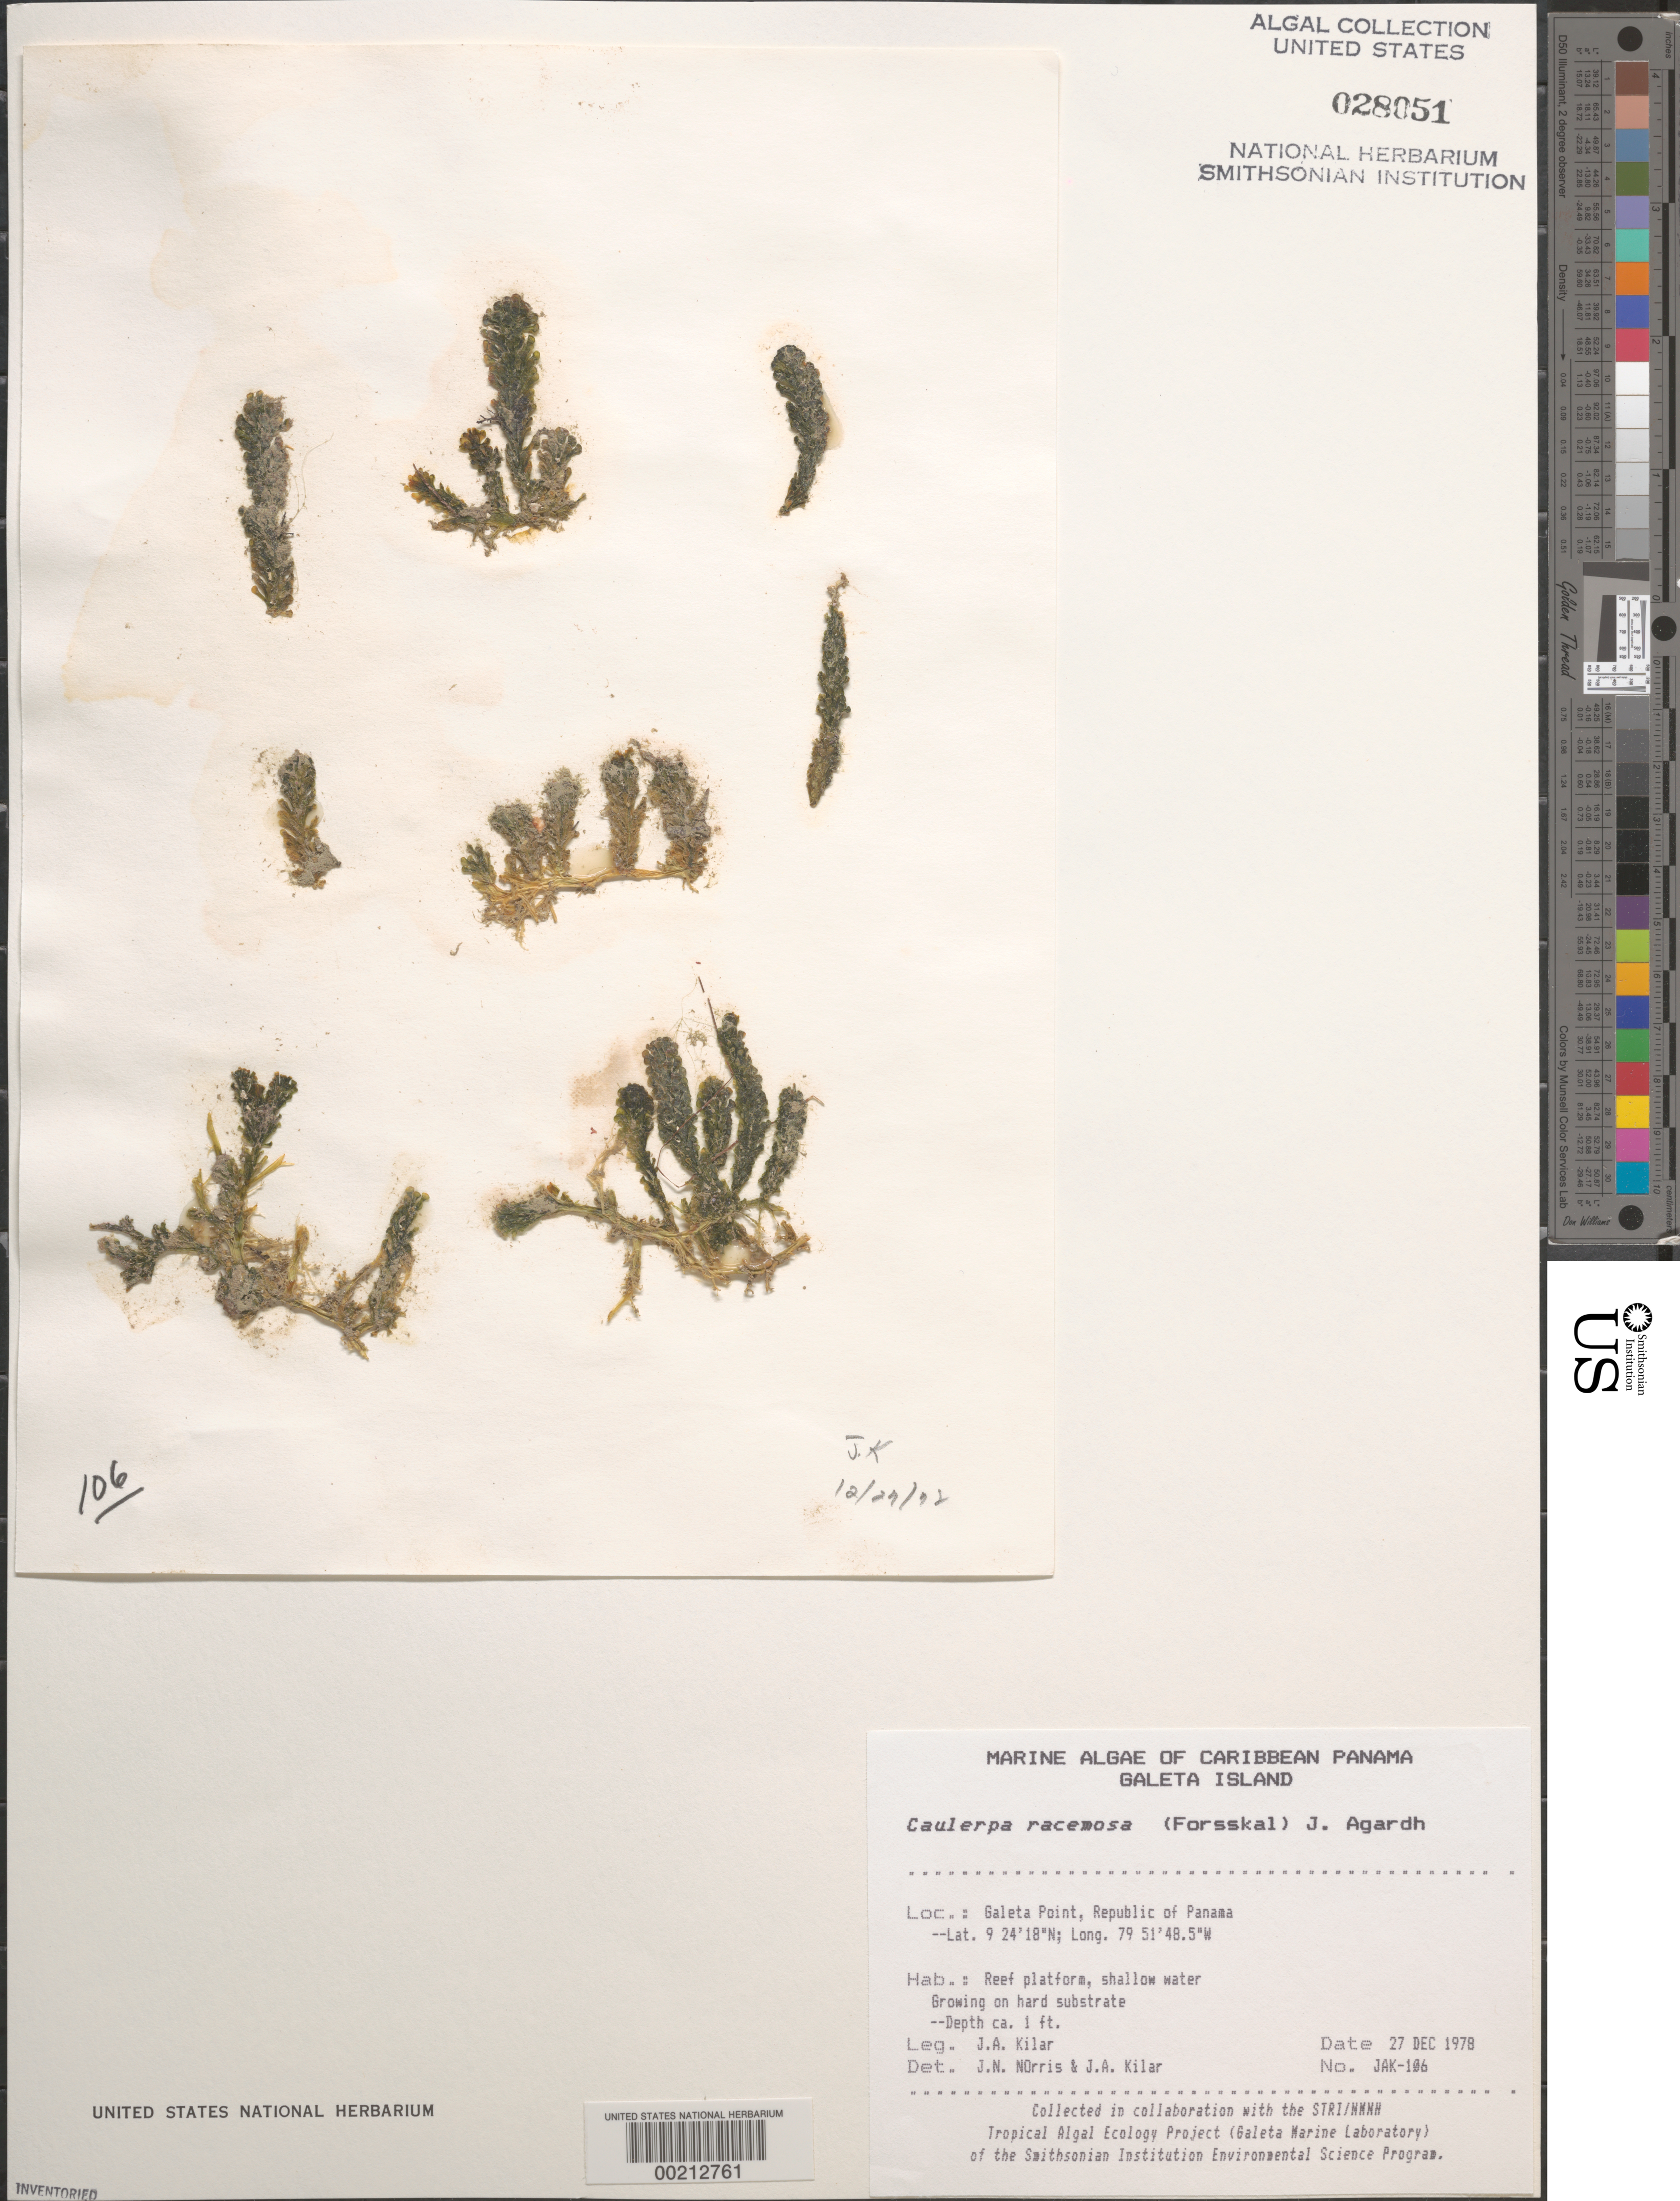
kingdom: Plantae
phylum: Chlorophyta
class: Ulvophyceae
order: Bryopsidales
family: Caulerpaceae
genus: Caulerpa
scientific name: Caulerpa racemosa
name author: (Forssk.) J. Agardh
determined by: Norris, J. N.; Kilar, J. A.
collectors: J. A. Kilar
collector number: JAK-106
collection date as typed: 27 Dec 1978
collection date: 1978-12-27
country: Panama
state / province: Colón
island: Galeta Island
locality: Galeta Point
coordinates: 9 24' 18" N, 79 51' 48.5" W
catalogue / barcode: US 28051